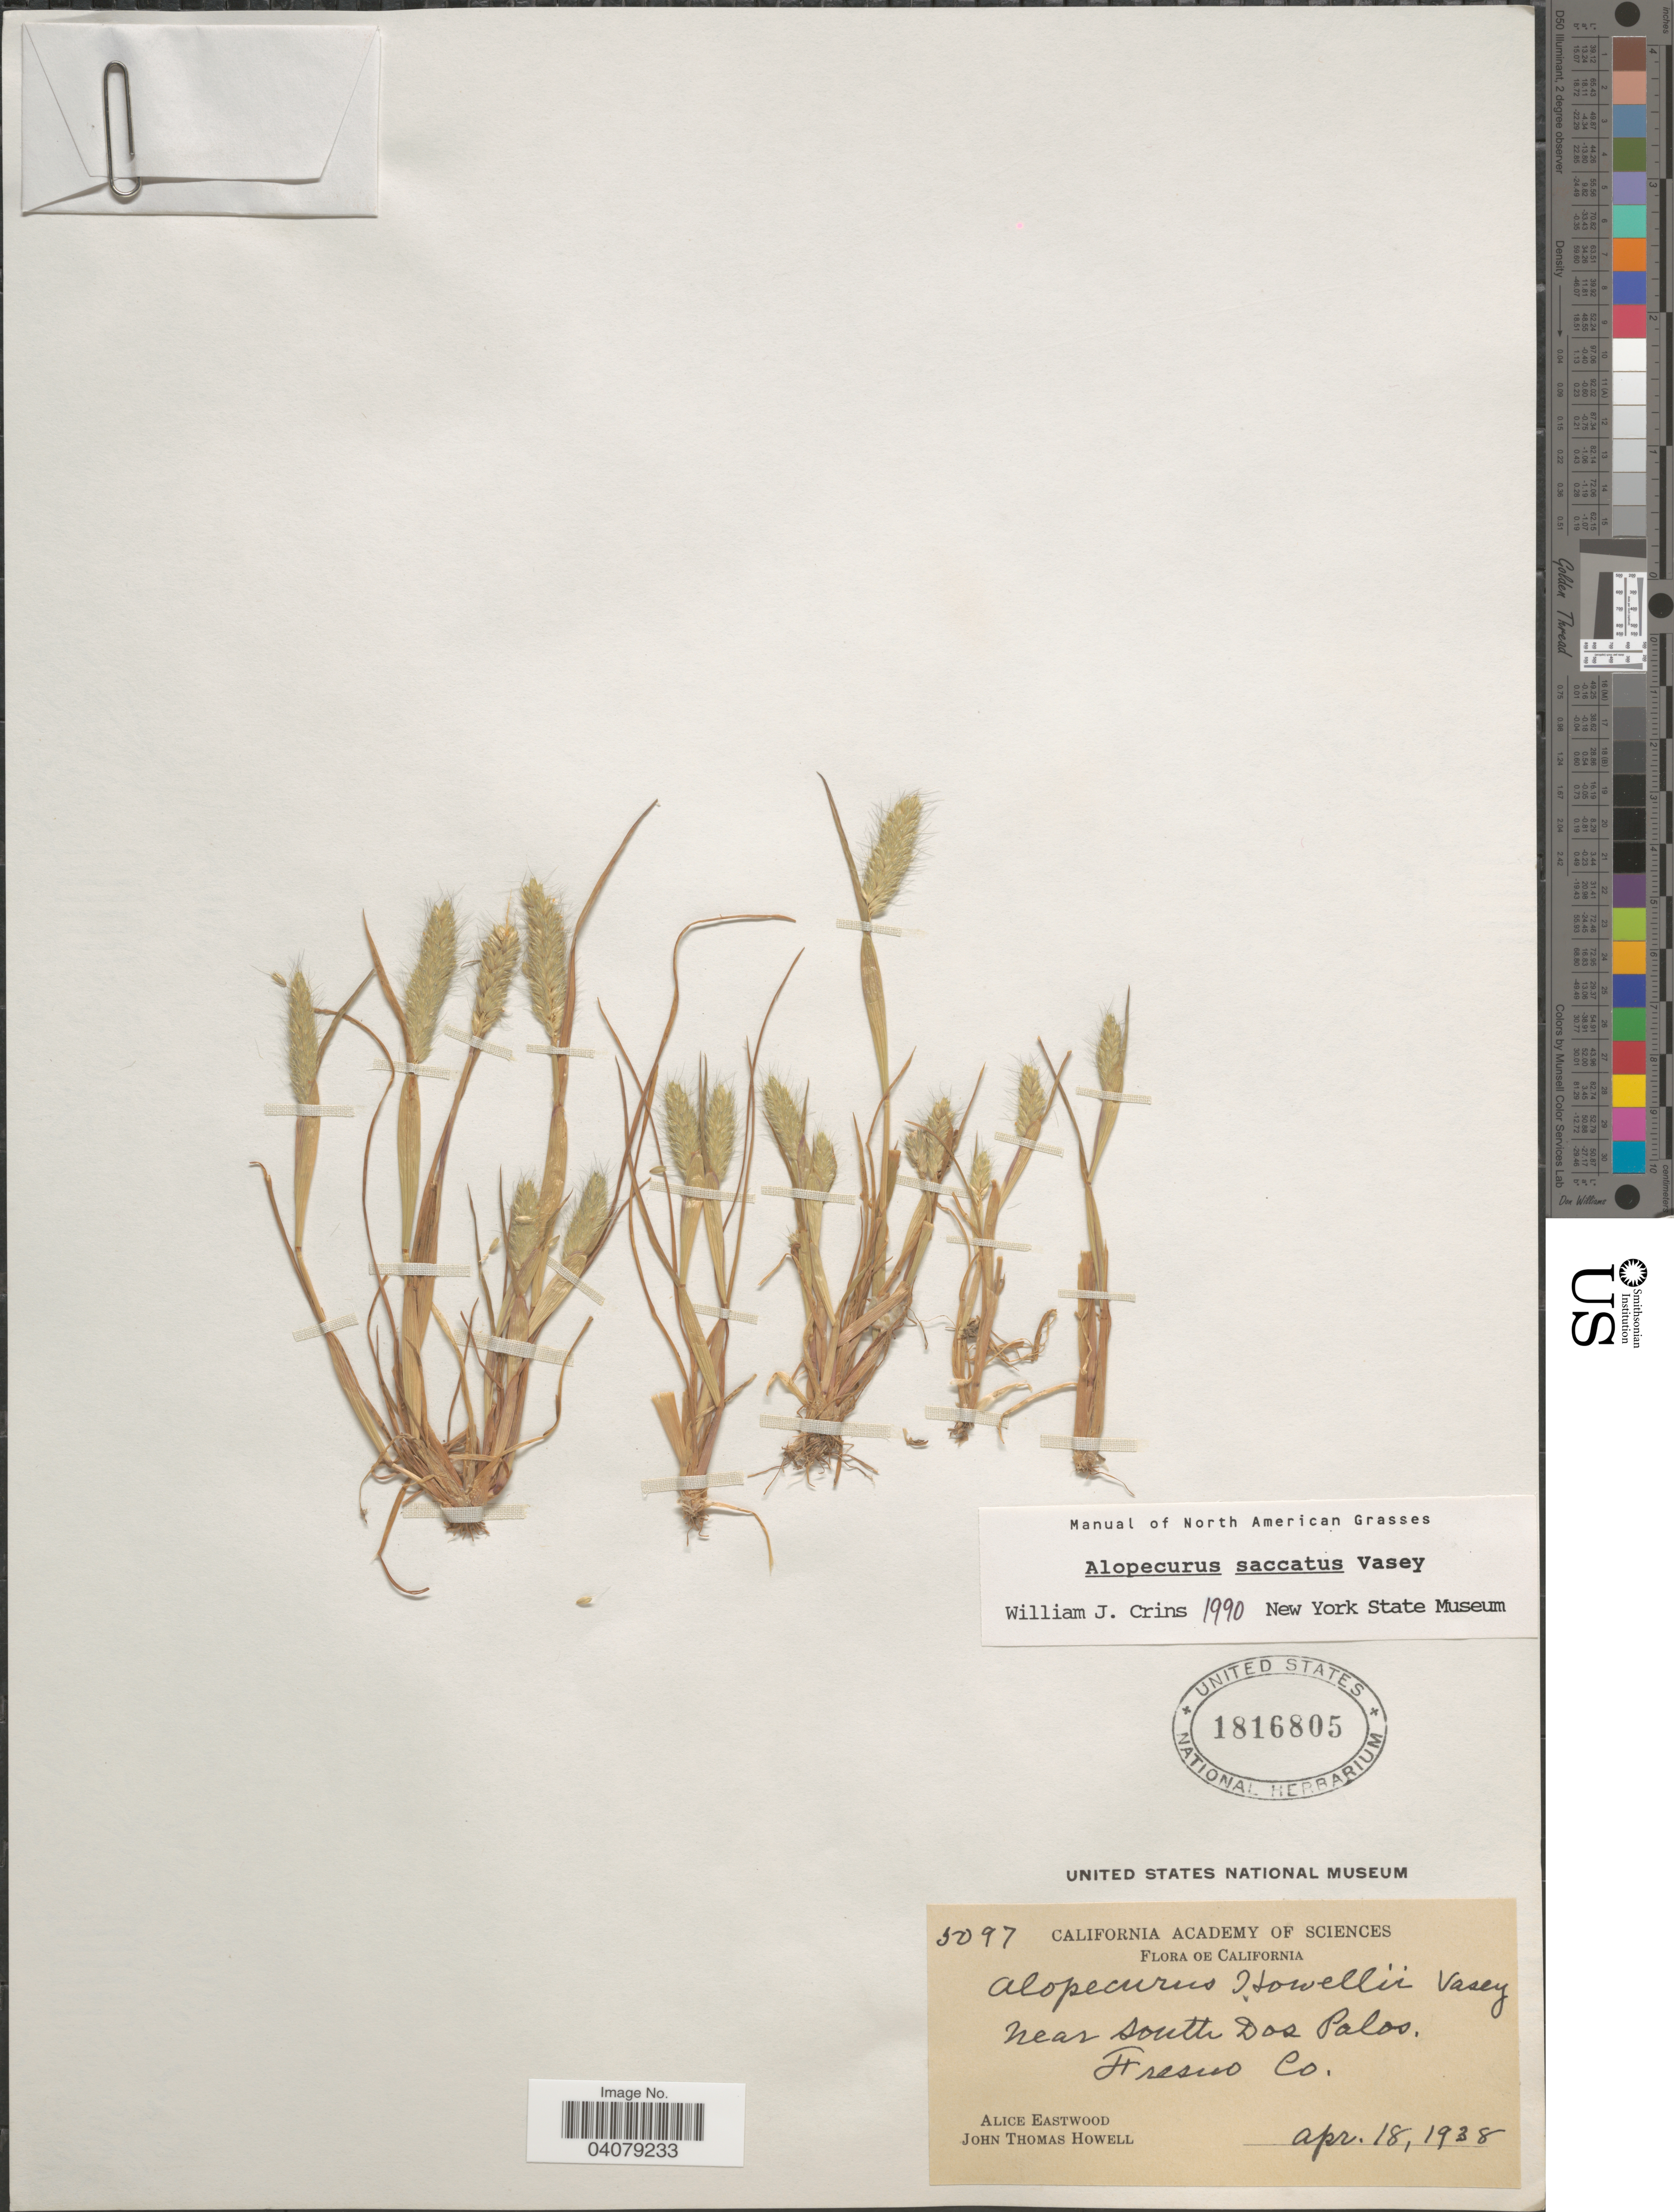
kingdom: Plantae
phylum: Tracheophyta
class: Liliopsida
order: Poales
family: Poaceae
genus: Alopecurus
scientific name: Alopecurus saccatus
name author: Vasey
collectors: A. Eastwood & J. T. Howell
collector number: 5097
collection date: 1938-04-18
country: United States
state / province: California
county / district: Fresno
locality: Near South Dos Palos. Fresno Co.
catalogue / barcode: US 1816805